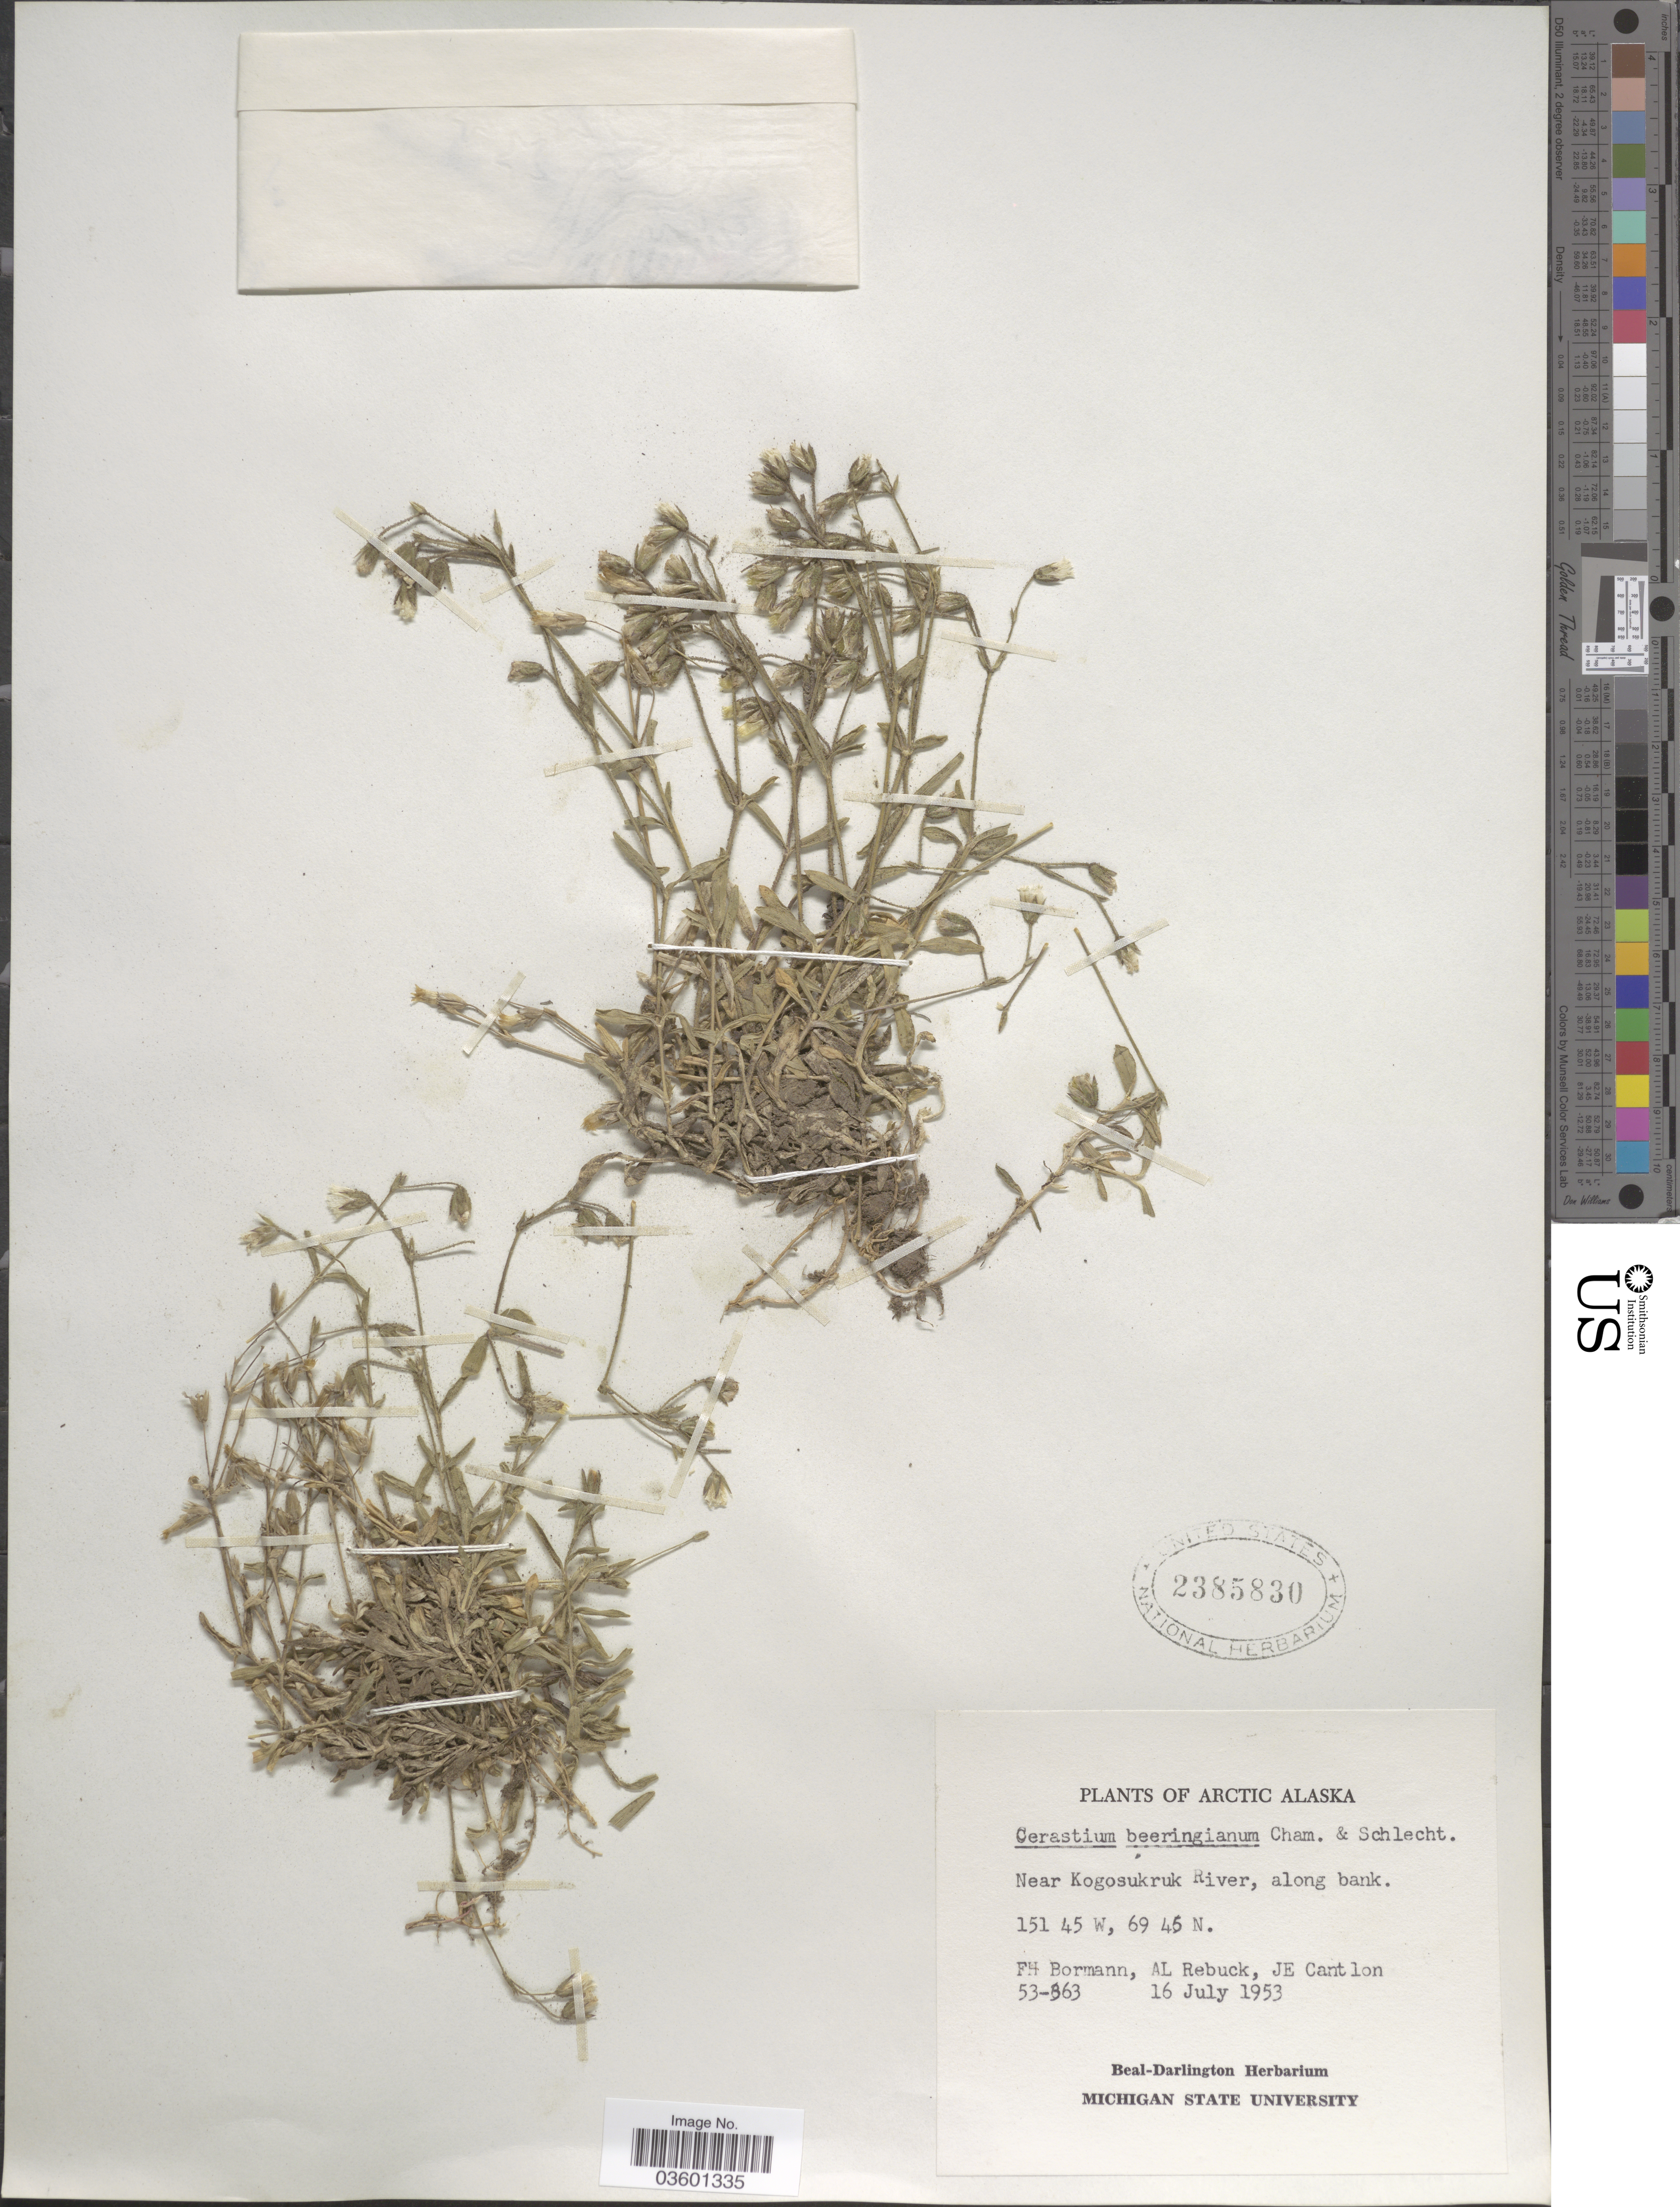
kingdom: Plantae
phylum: Tracheophyta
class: Magnoliopsida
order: Caryophyllales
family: Caryophyllaceae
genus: Cerastium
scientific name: Cerastium beeringianum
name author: Cham. & Schltdl.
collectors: F. Bormann, A. Rebuck & J. Cantlon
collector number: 53-363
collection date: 1953-07-16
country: United States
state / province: Alaska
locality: Arctic Alaska. Near Kogosukruk River, along bank.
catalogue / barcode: US 2385830